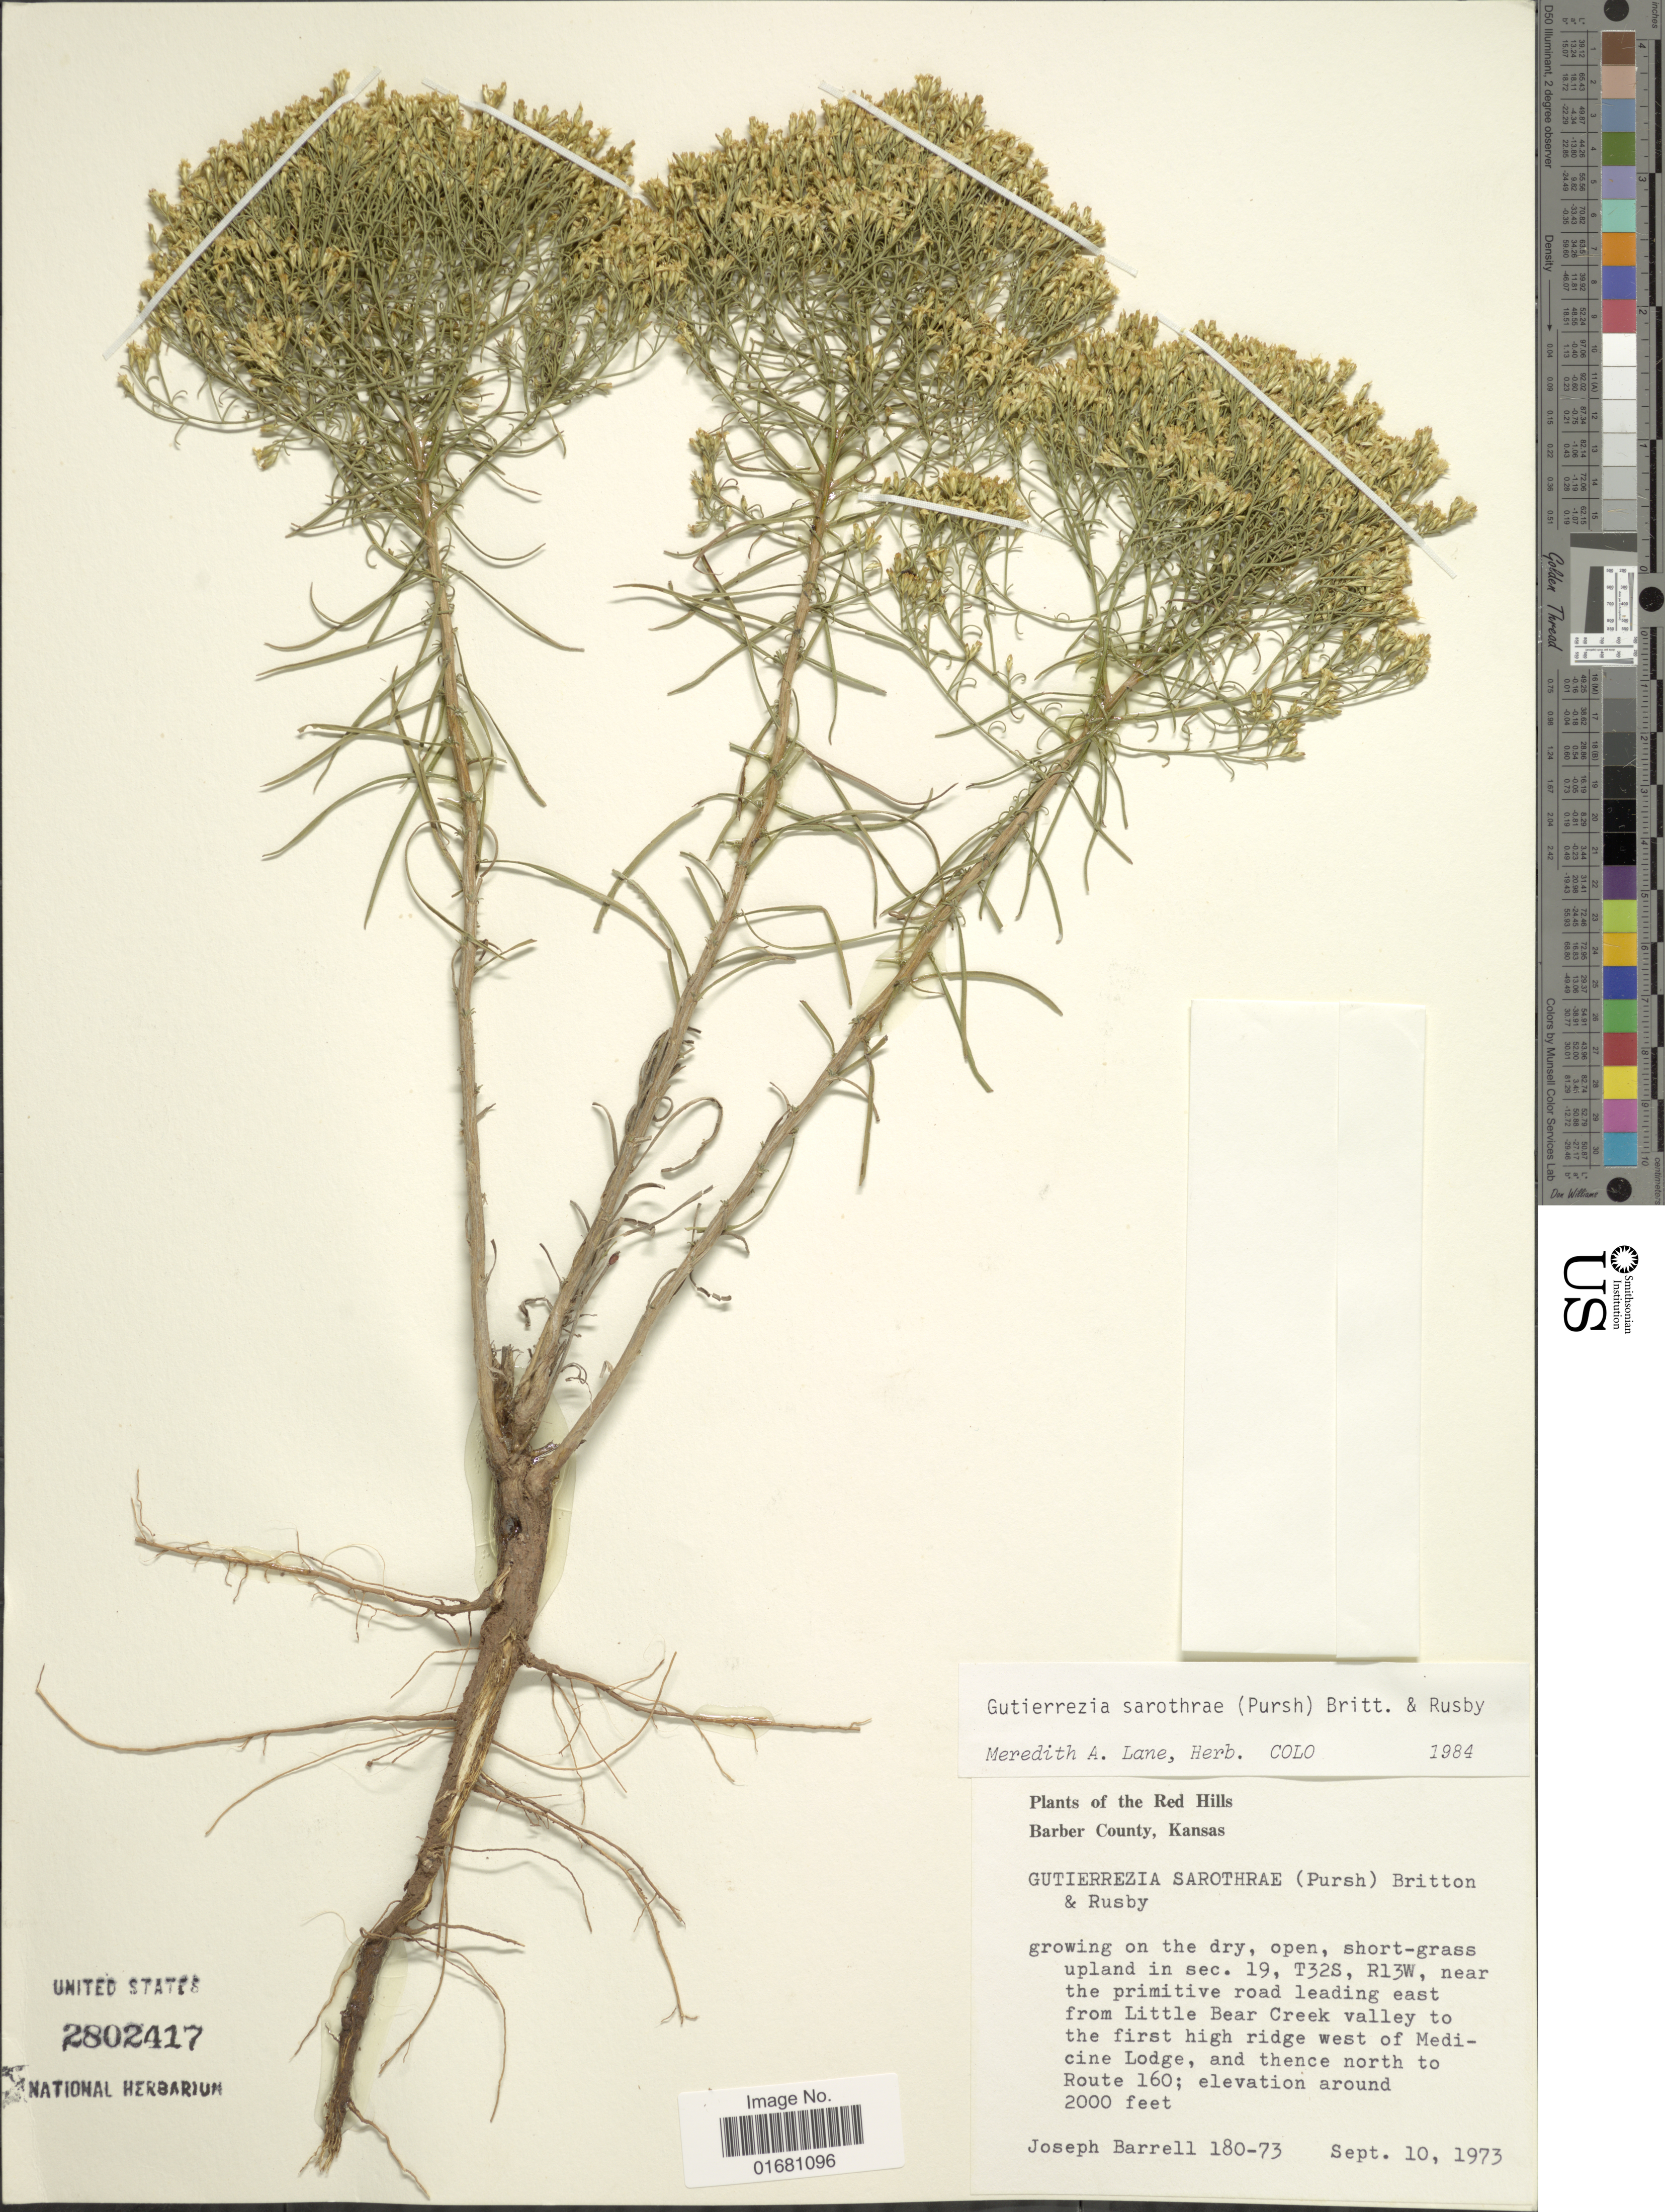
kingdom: Plantae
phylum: Tracheophyta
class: Magnoliopsida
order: Asterales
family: Asteraceae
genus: Gutierrezia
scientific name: Gutierrezia sarothrae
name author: (Pursh) Britton & Rusby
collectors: J. Barrell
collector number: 180-73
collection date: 1973-09-10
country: United States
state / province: Kansas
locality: The Red Hills, Barber County, T32S, R13W, near the primitive road leading east from Little Bear Creek valley to the first high ridge west of Medicine Lodge, and thence north to Route 160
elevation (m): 610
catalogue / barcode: US 2802417